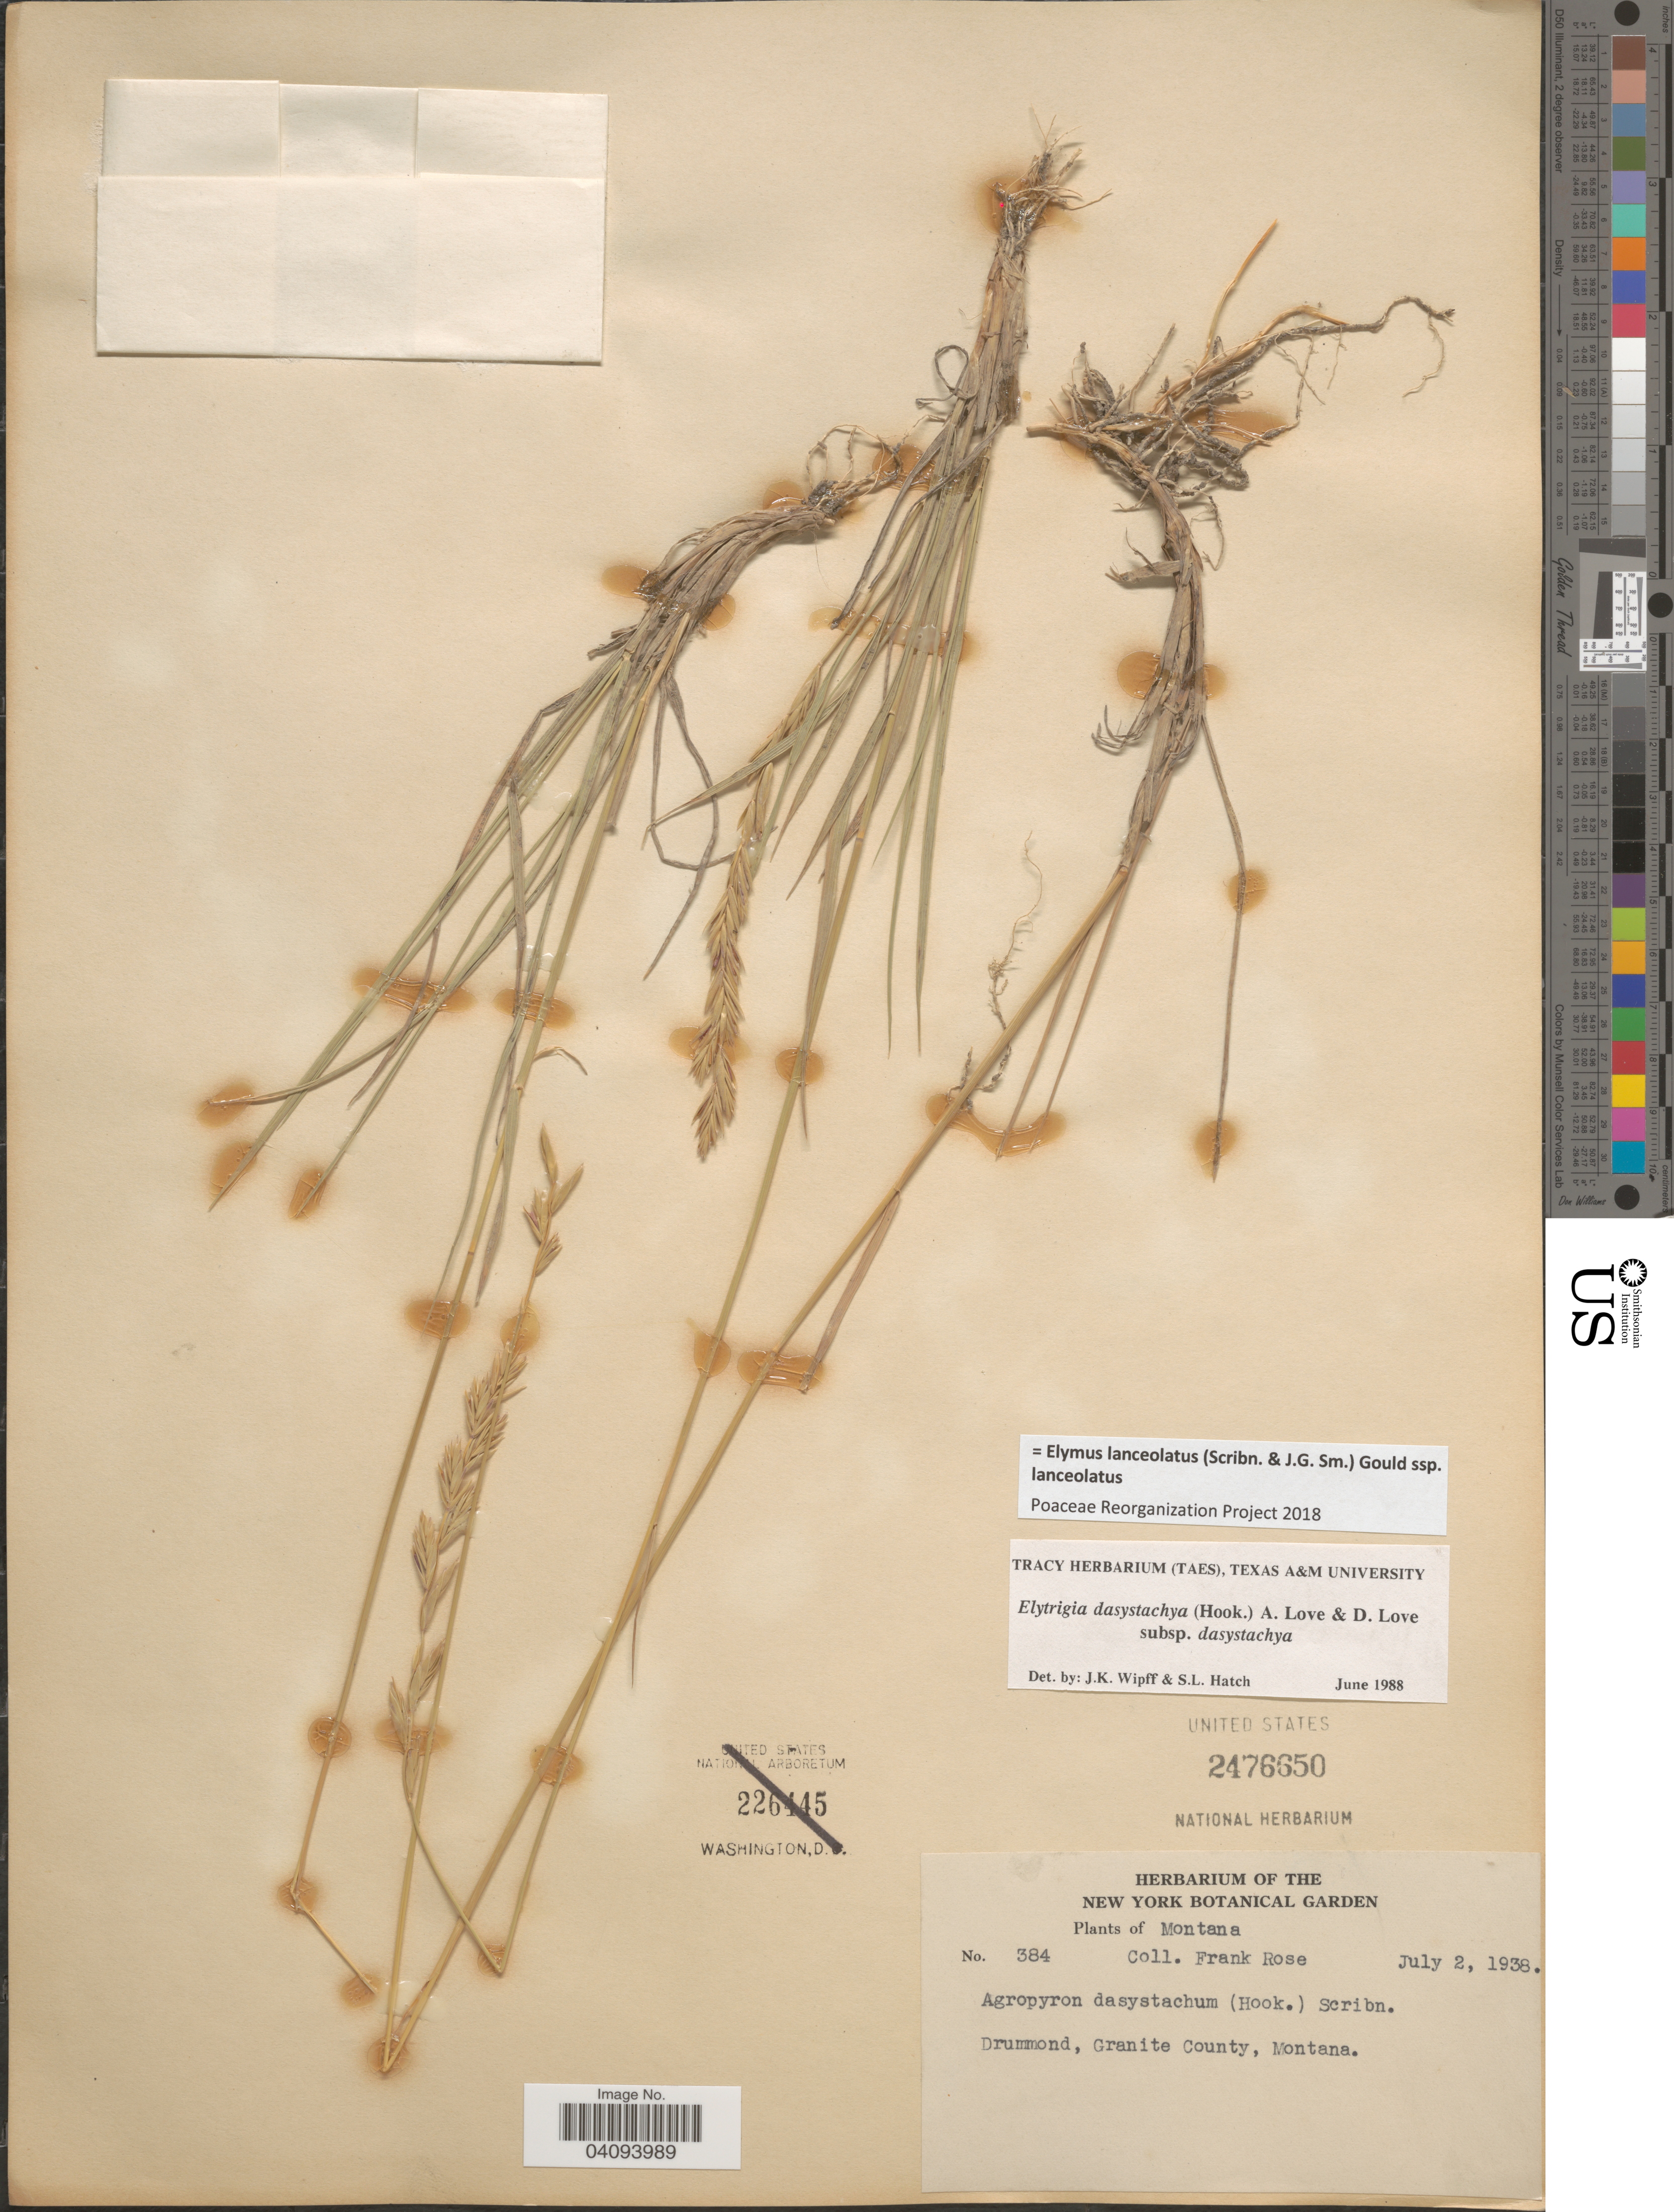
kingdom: Plantae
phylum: Tracheophyta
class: Liliopsida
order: Poales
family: Poaceae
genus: Elymus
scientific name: Elymus lanceolatus subsp. lanceolatus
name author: (Scribn. & J.G. Sm.) Gould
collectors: F. H. Rose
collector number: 384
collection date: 1938-07-02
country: United States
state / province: Montana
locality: Drummond, Granite County.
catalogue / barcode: US 2476650